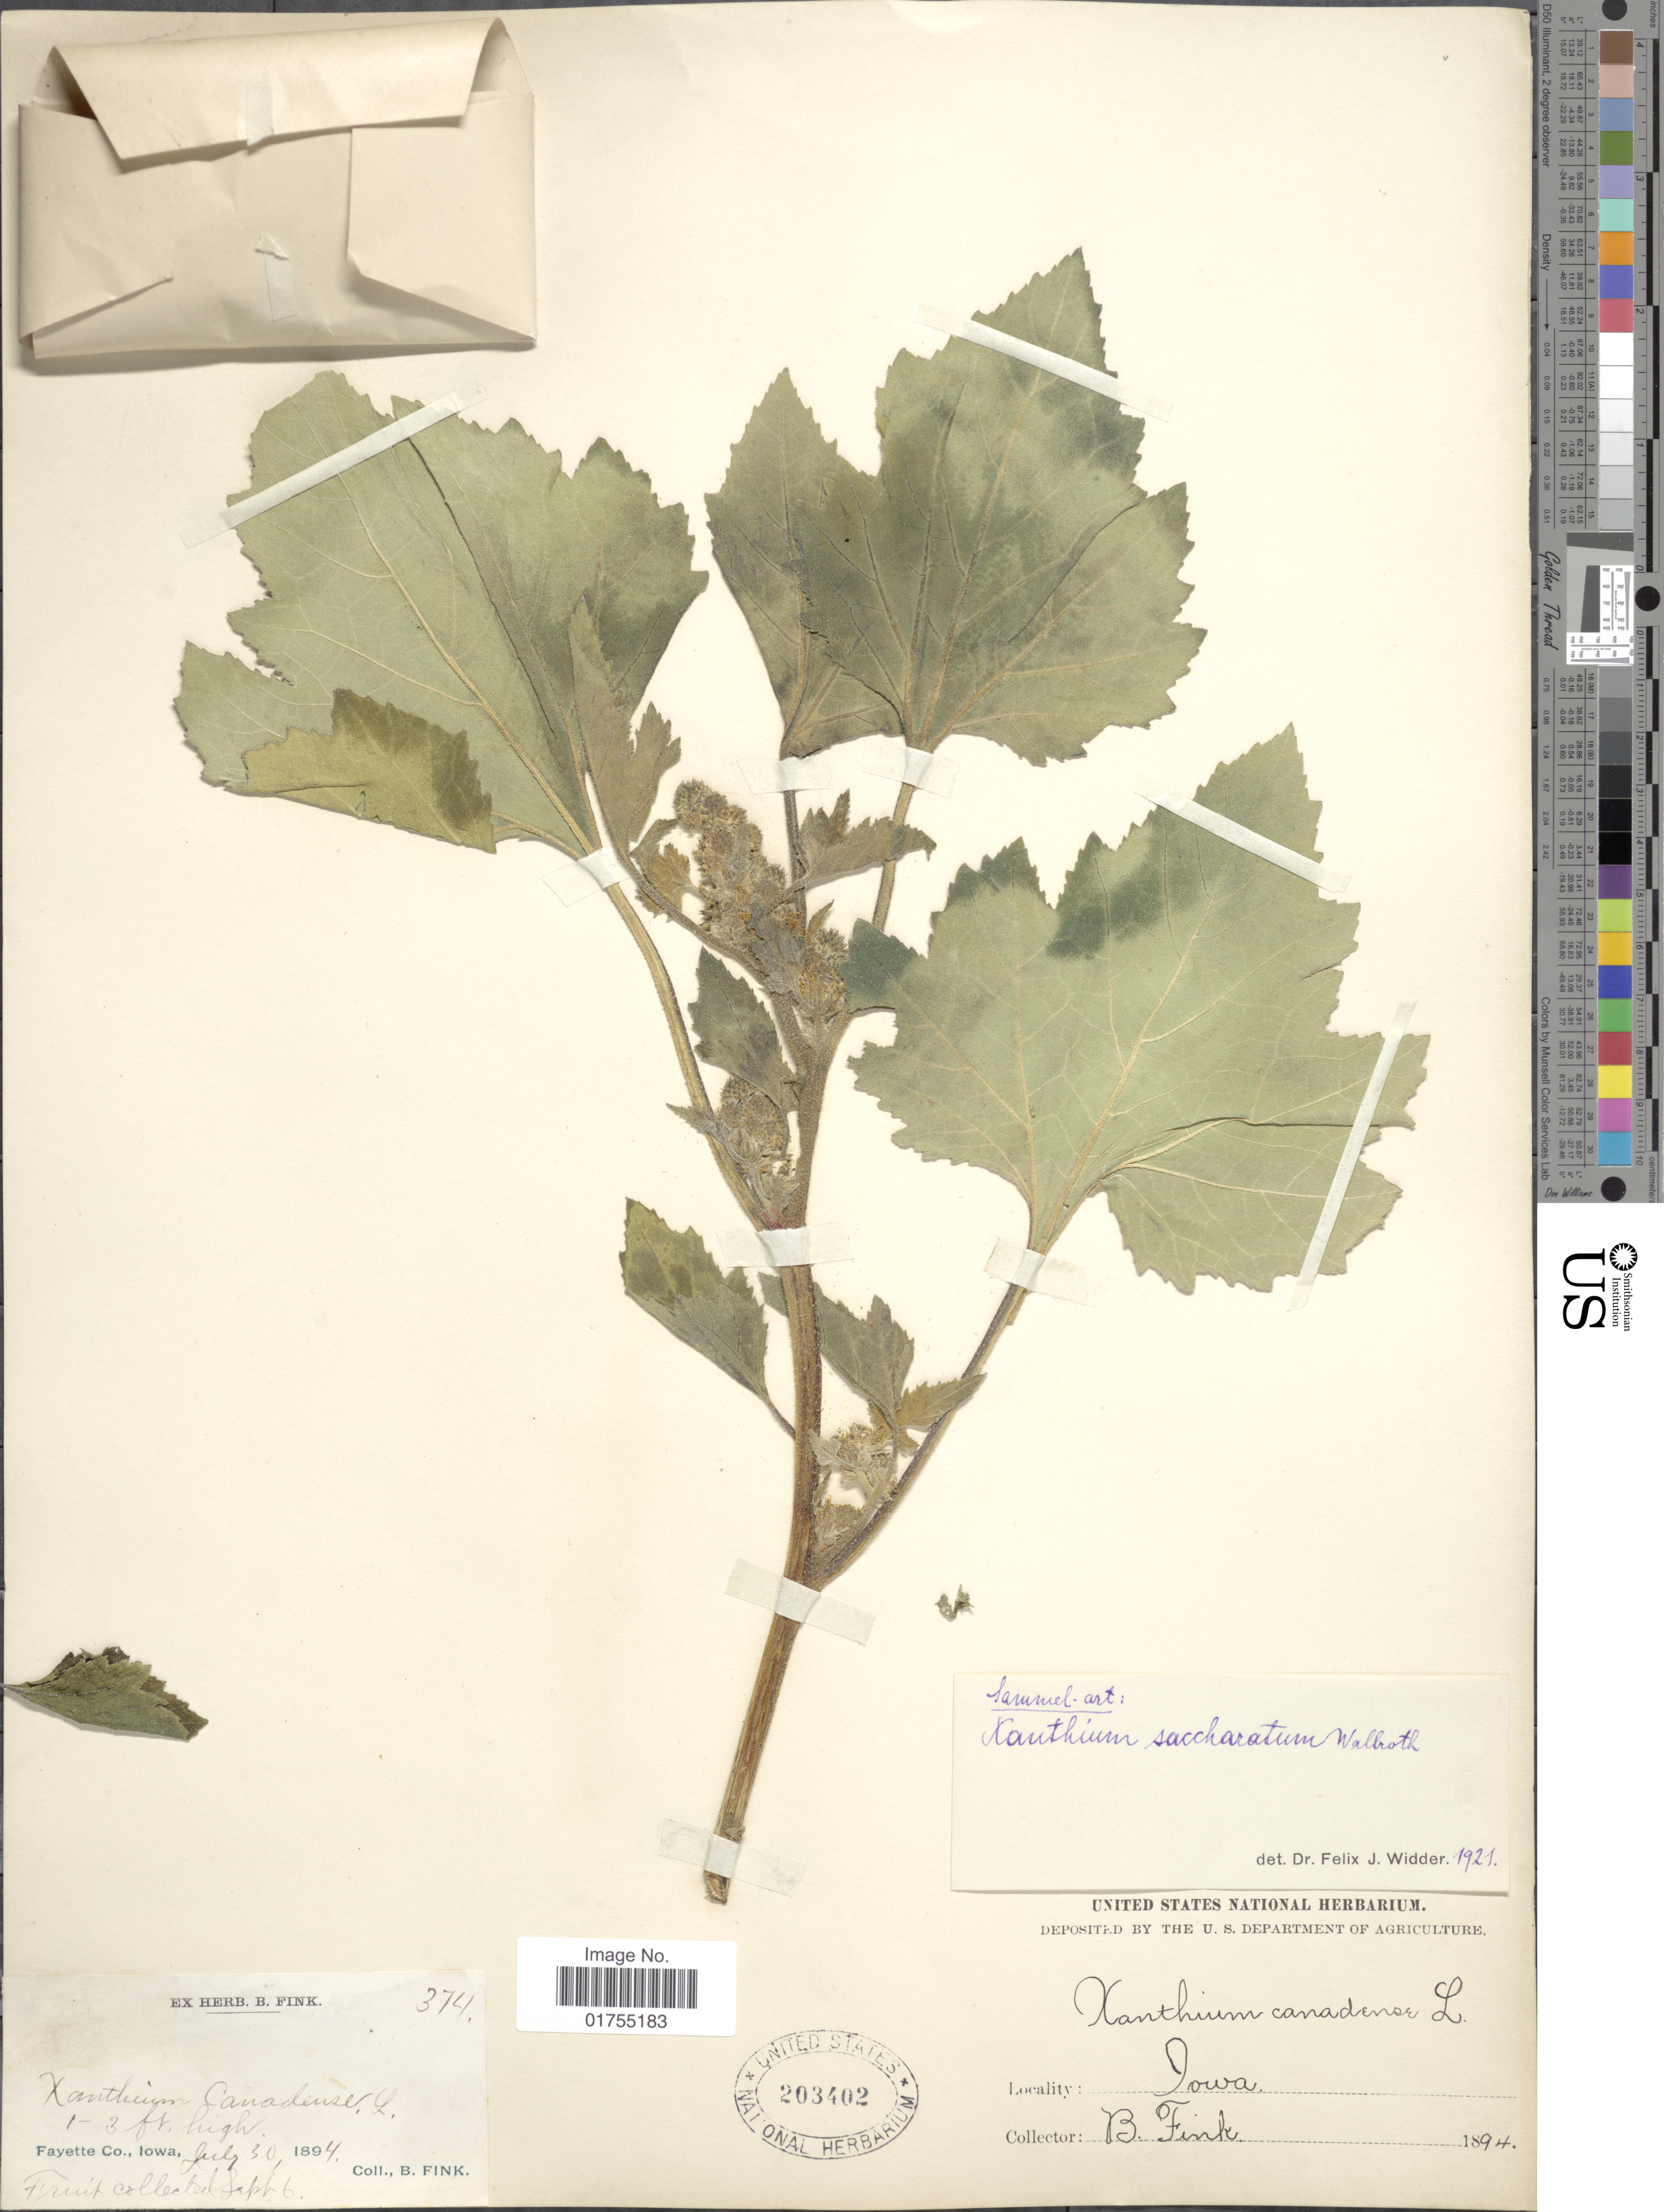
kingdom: Plantae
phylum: Tracheophyta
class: Magnoliopsida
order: Asterales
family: Asteraceae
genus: Xanthium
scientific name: Xanthium strumarium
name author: L.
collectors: B. Fink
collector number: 374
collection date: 1894-07-30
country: United States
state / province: Iowa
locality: Fayette Co.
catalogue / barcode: US 203402